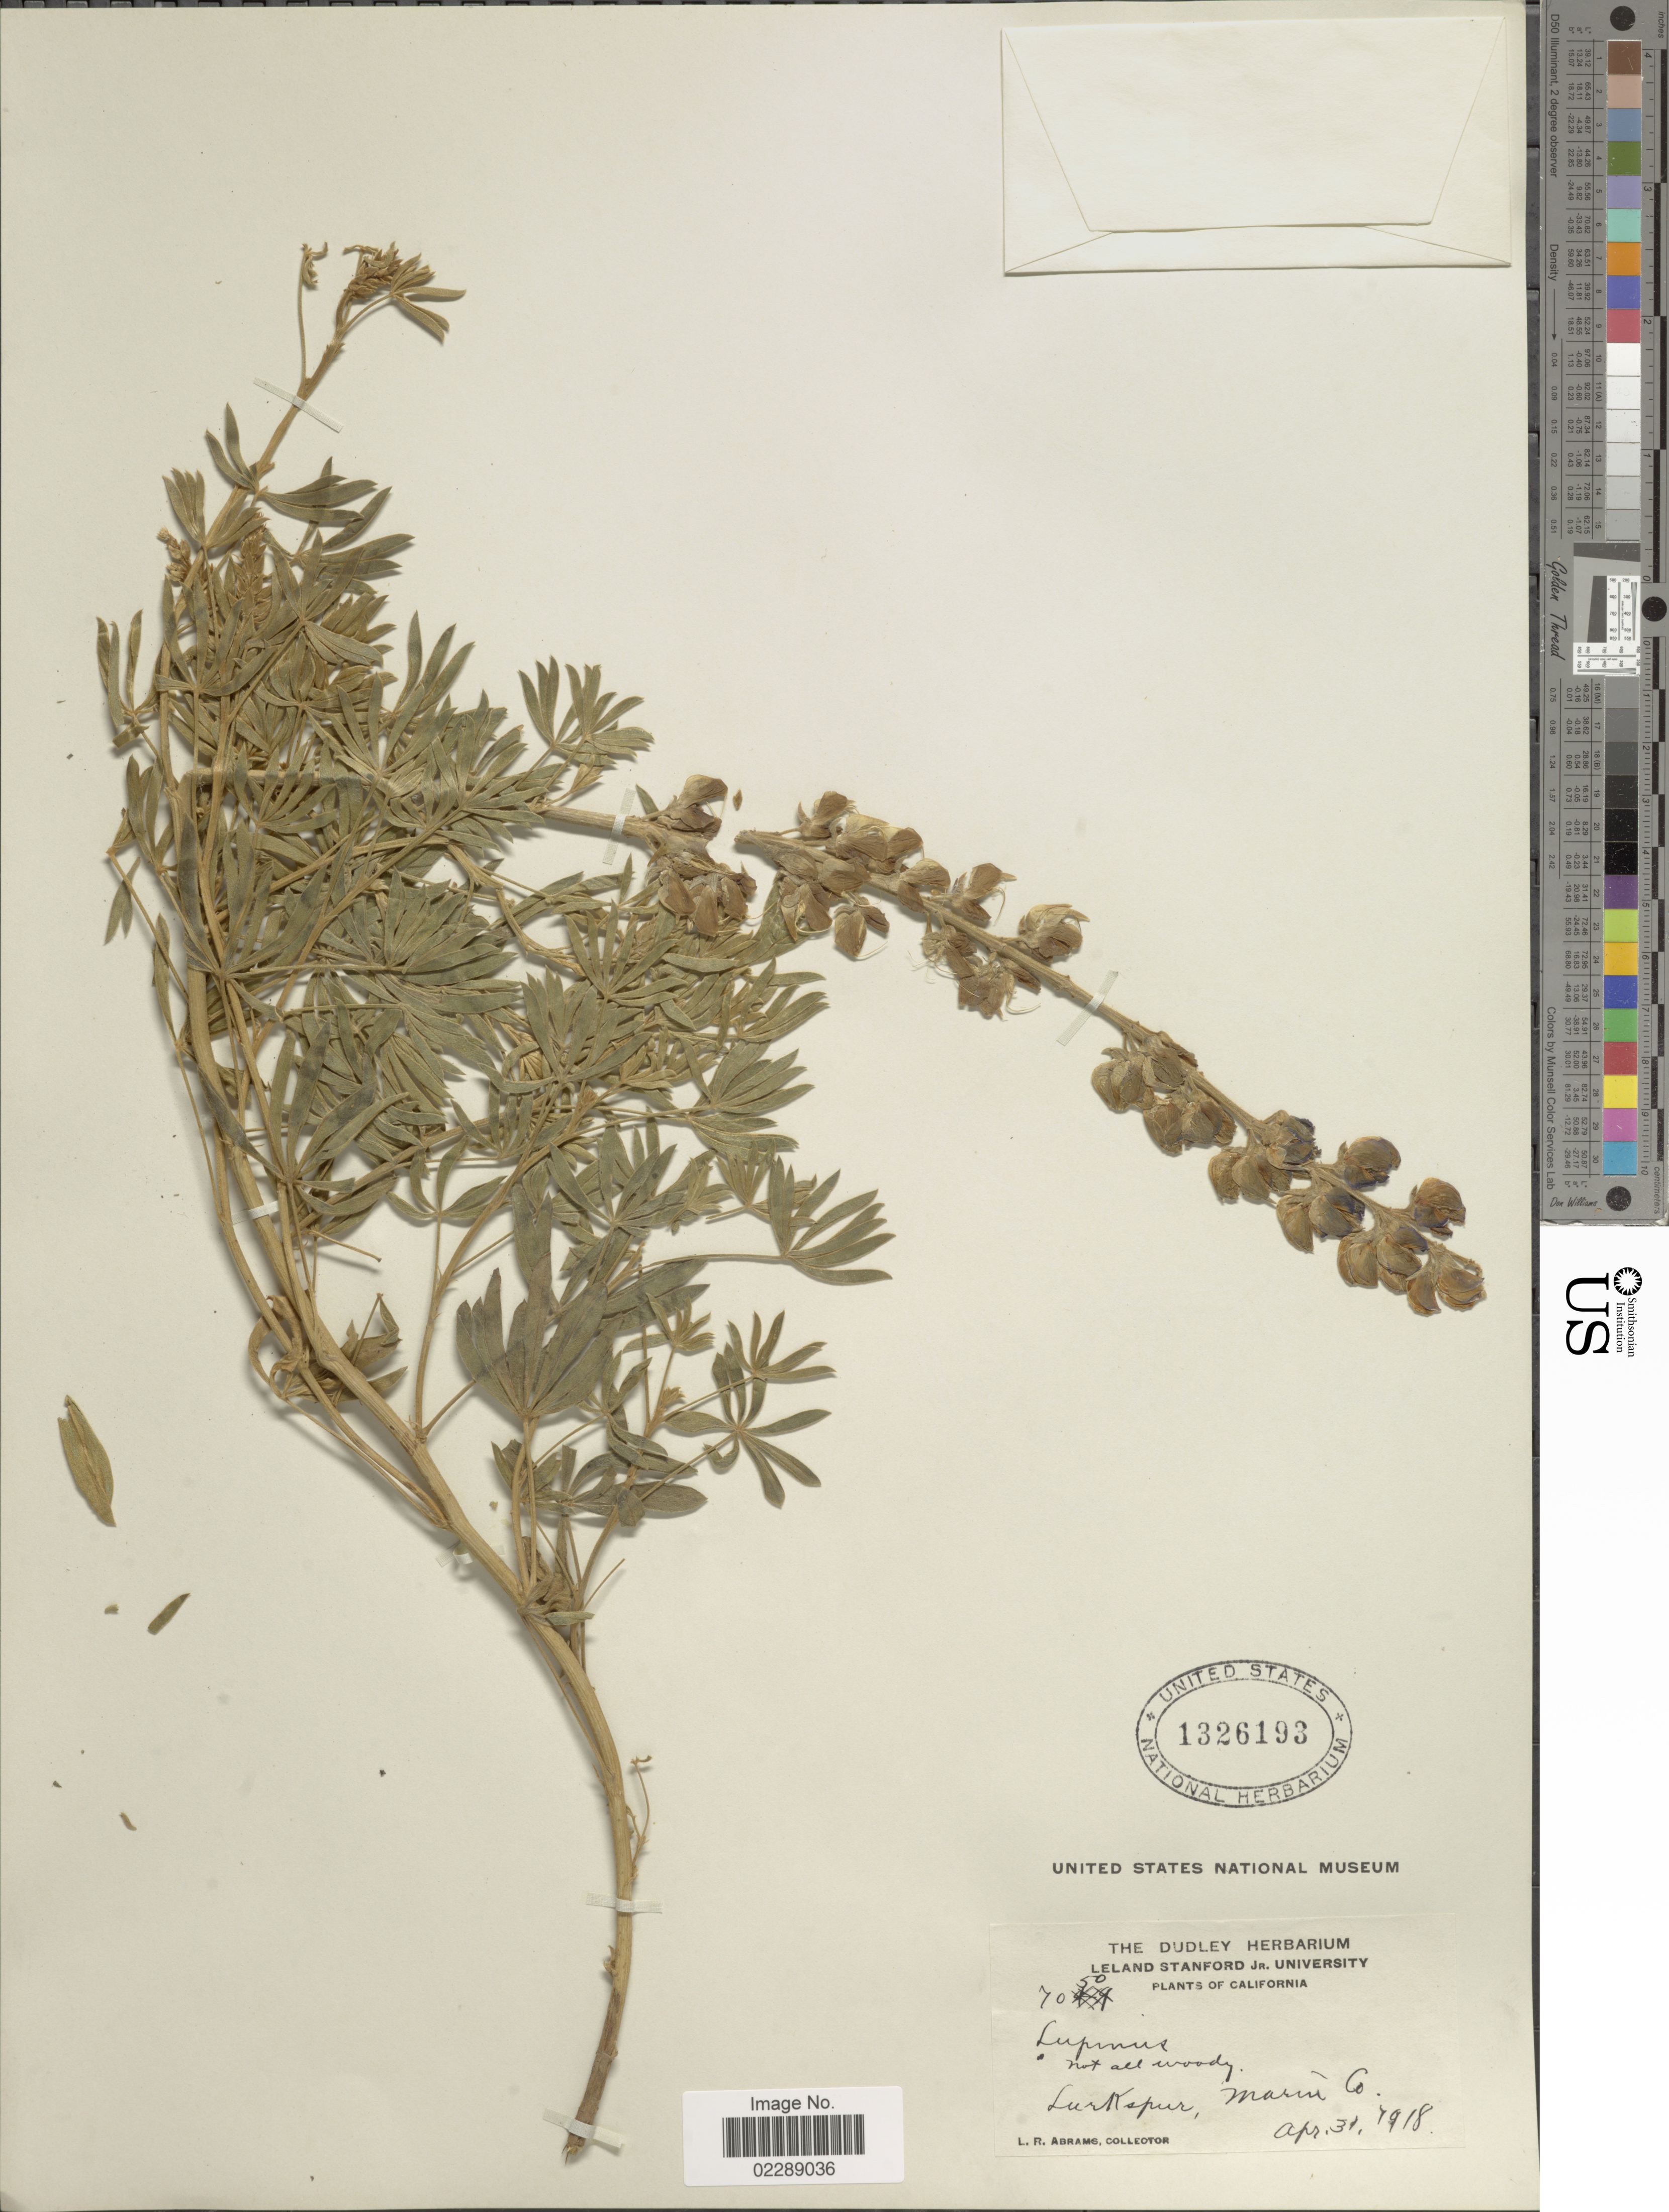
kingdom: Plantae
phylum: Tracheophyta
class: Magnoliopsida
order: Fabales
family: Fabaceae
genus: Lupinus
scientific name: Lupinus sp.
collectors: L. Abrams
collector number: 7050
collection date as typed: Transcribed d/m/y: 31/4/1918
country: United States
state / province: California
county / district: Marin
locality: Lurkspur, Marin Co.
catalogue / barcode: US 1326193